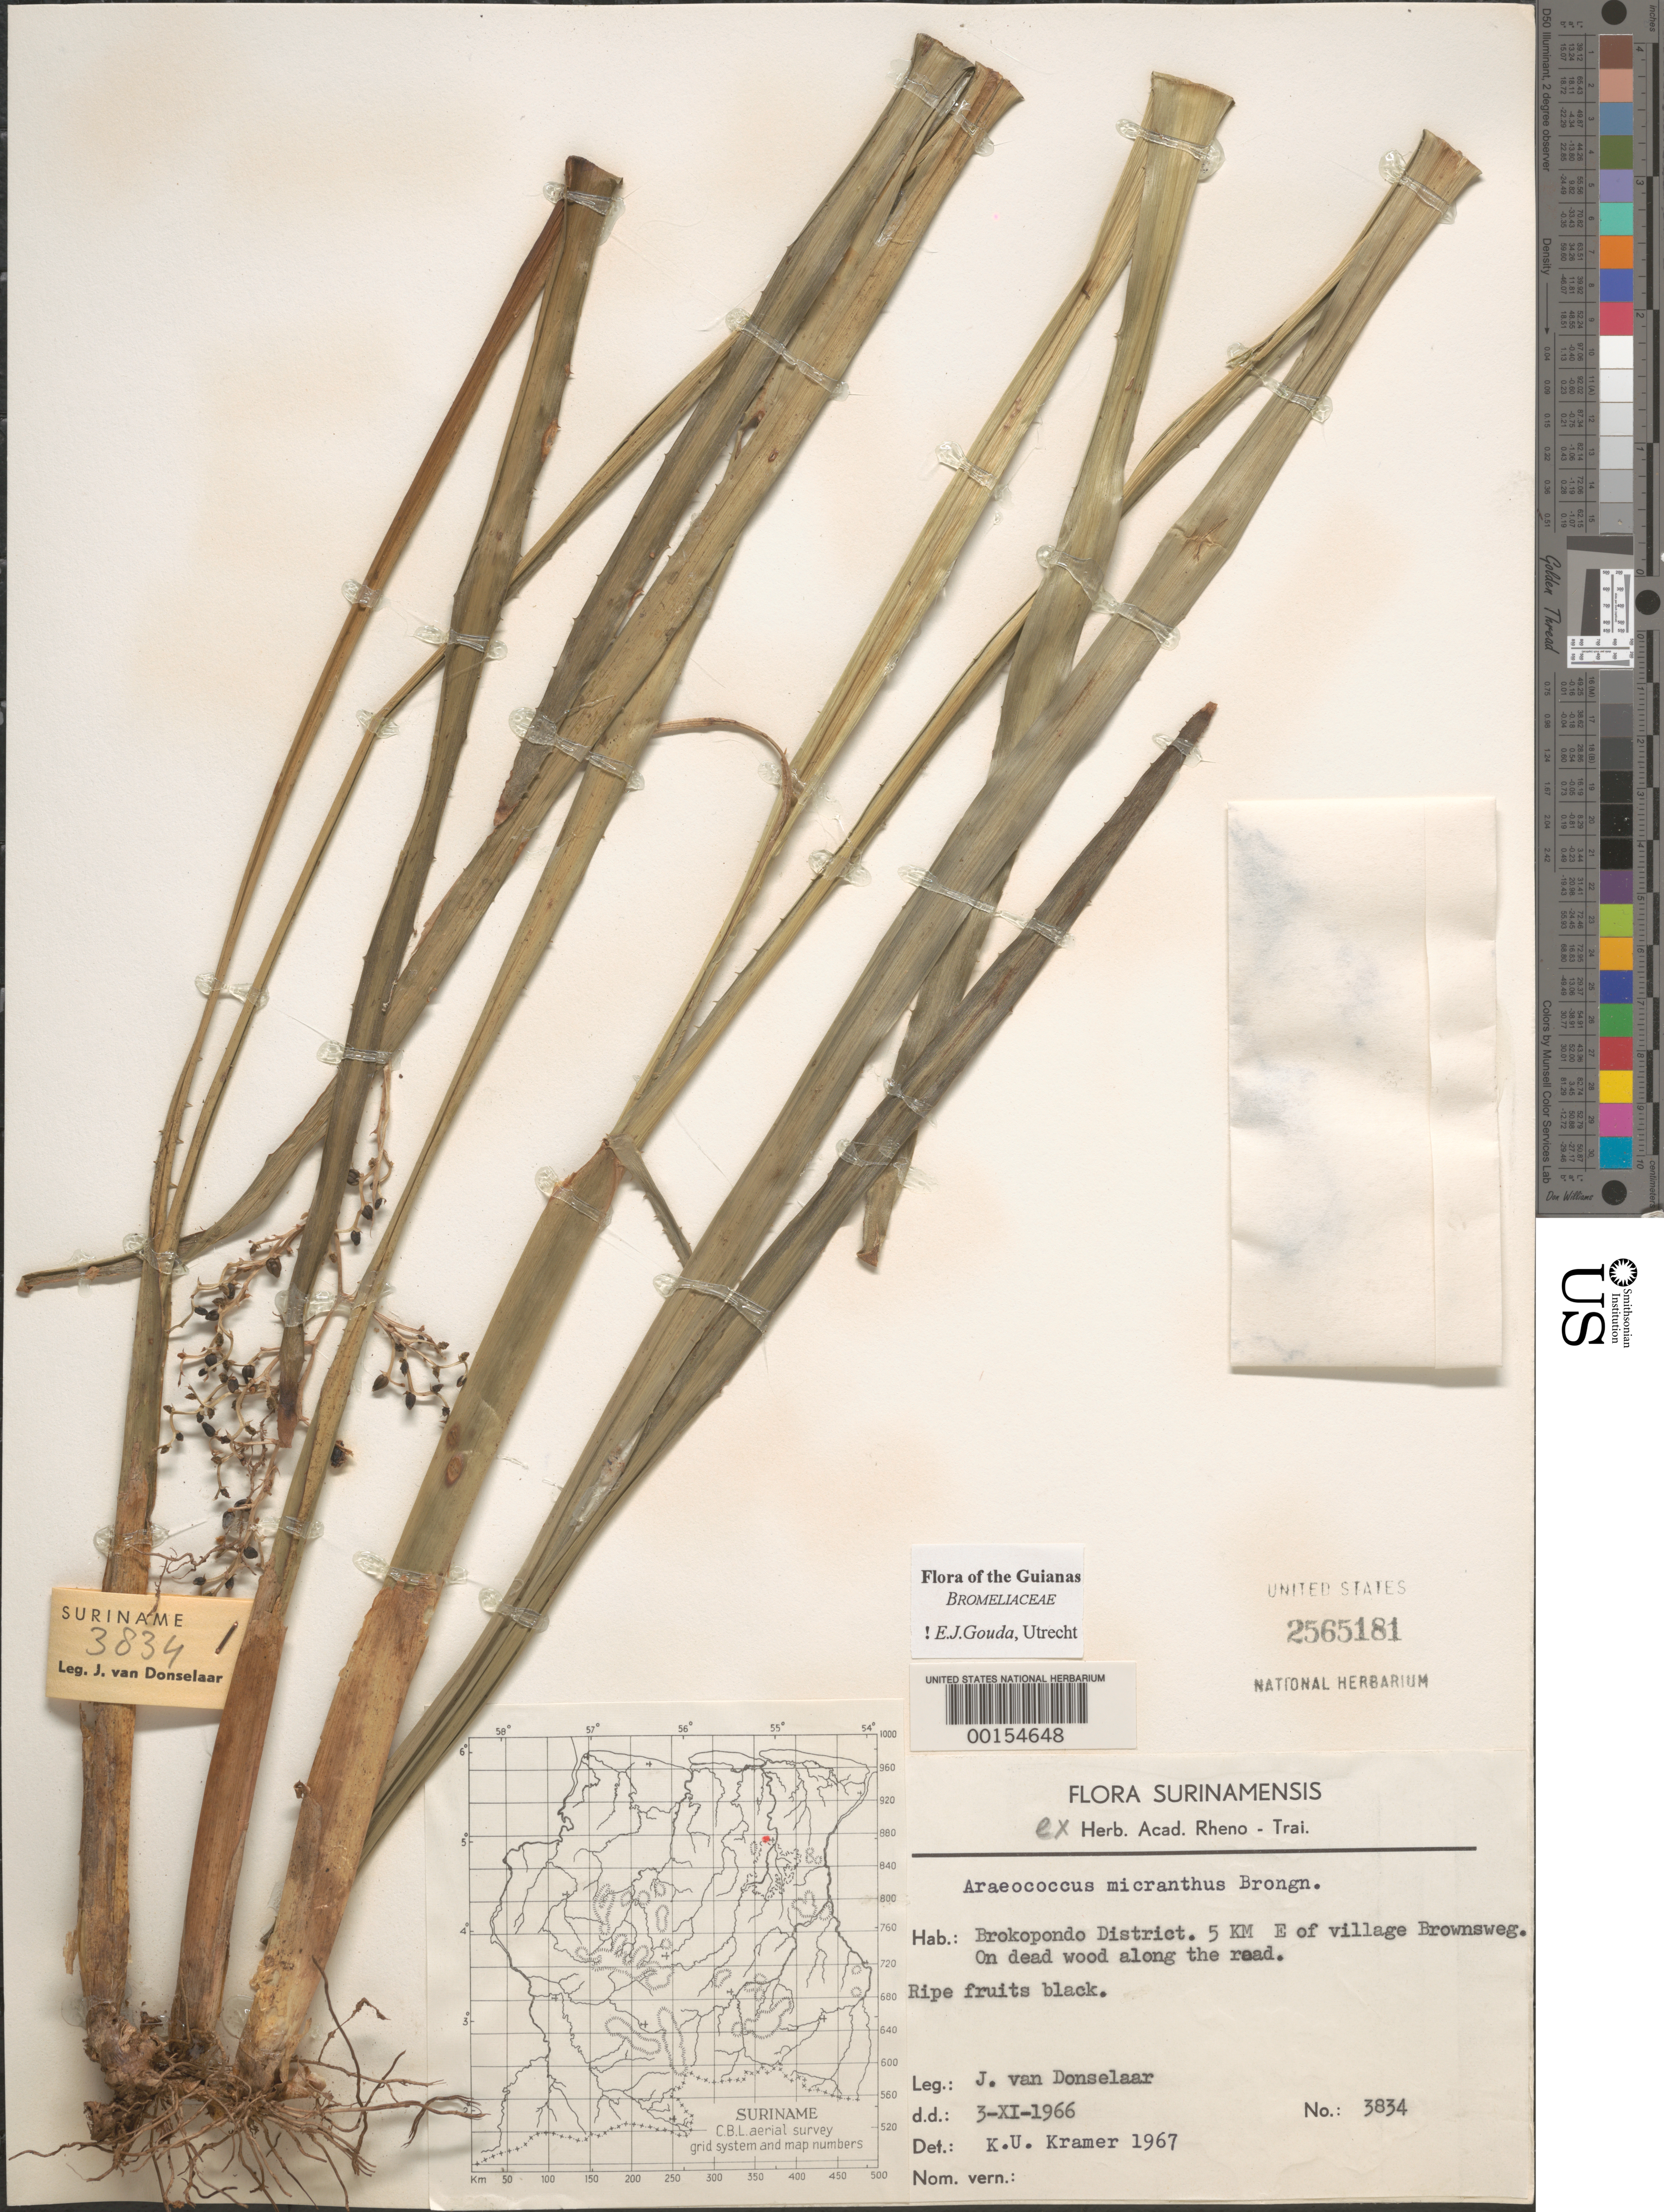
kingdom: Plantae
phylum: Tracheophyta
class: Liliopsida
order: Poales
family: Bromeliaceae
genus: Araeococcus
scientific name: Araeococcus micranthus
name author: Brongn.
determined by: Gouda, E. J.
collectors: J. Donselaar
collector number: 3834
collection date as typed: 3-Nov-66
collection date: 1966-11-03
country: Suriname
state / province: Brokopondo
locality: Brownsweg Village, 5 km E of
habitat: On dead wood along road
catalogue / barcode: US 2565181